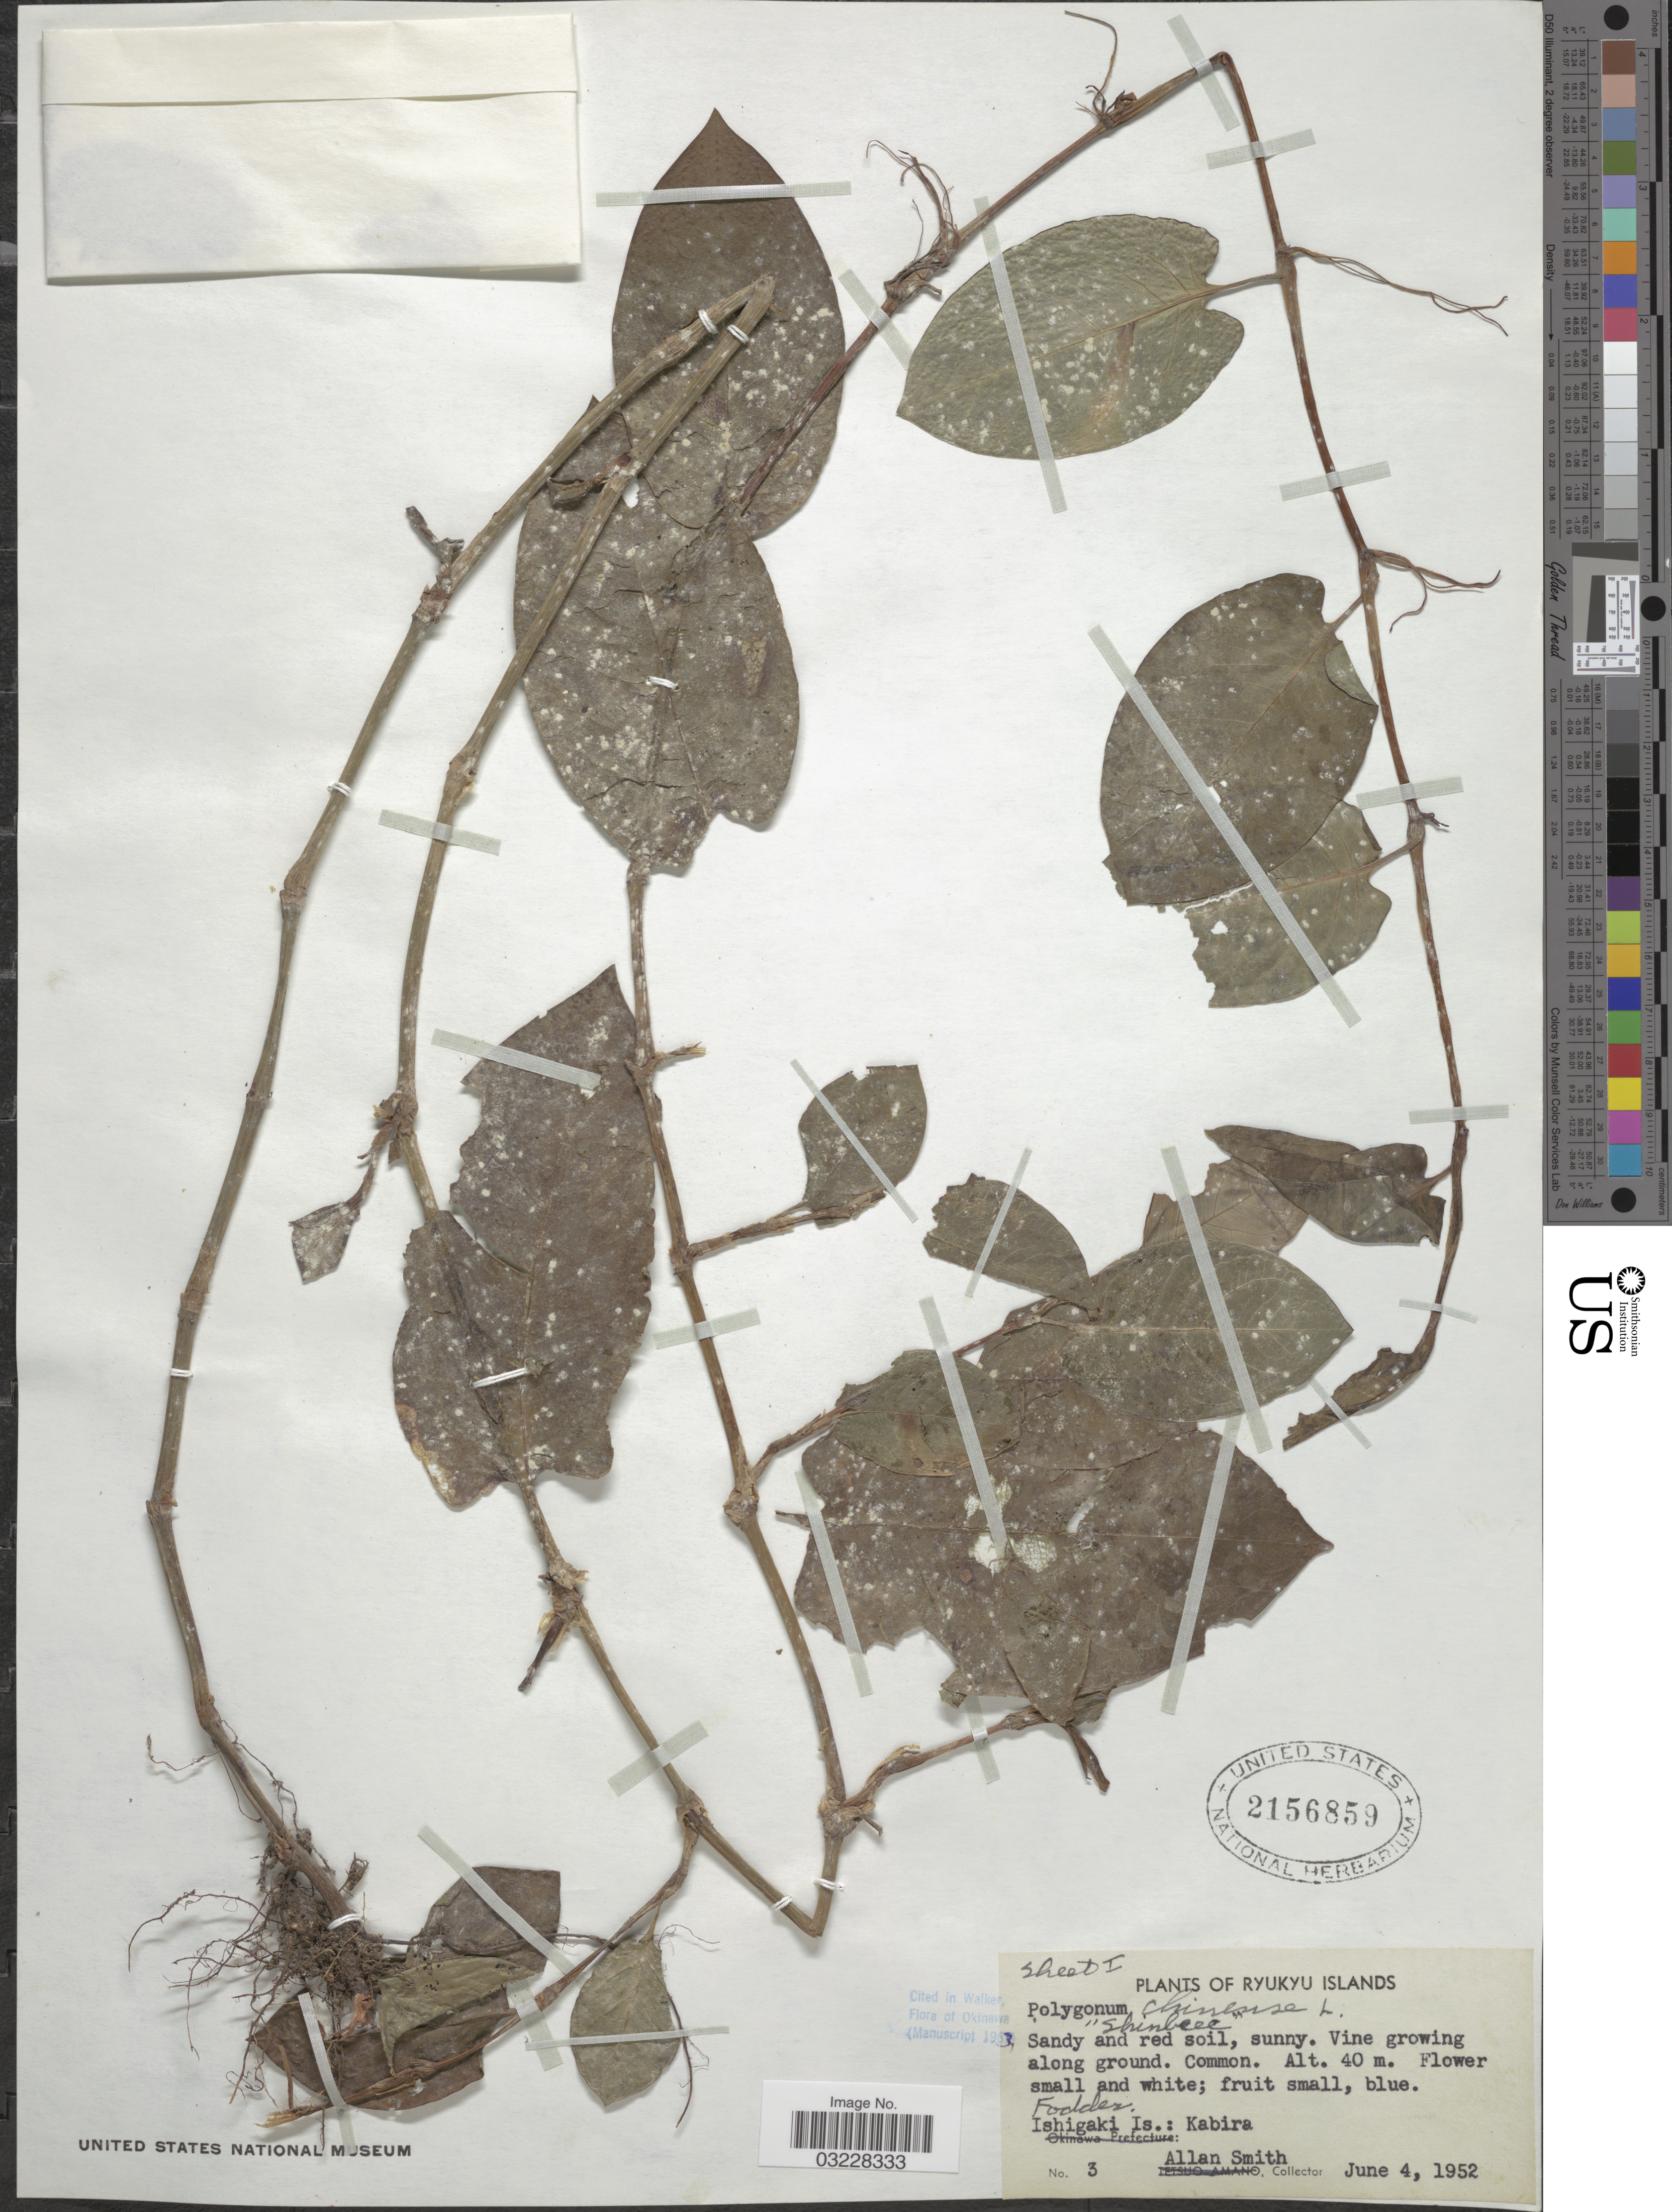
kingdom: Plantae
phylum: Tracheophyta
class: Magnoliopsida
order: Caryophyllales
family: Polygonaceae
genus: Polygonum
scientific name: Polygonum chinense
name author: L.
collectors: A. Smith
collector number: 3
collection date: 1952-06-04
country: Japan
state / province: Okinawa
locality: Ryukyu Islands. Ishigaki Is.: Kabira.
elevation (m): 40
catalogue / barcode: US 2156859